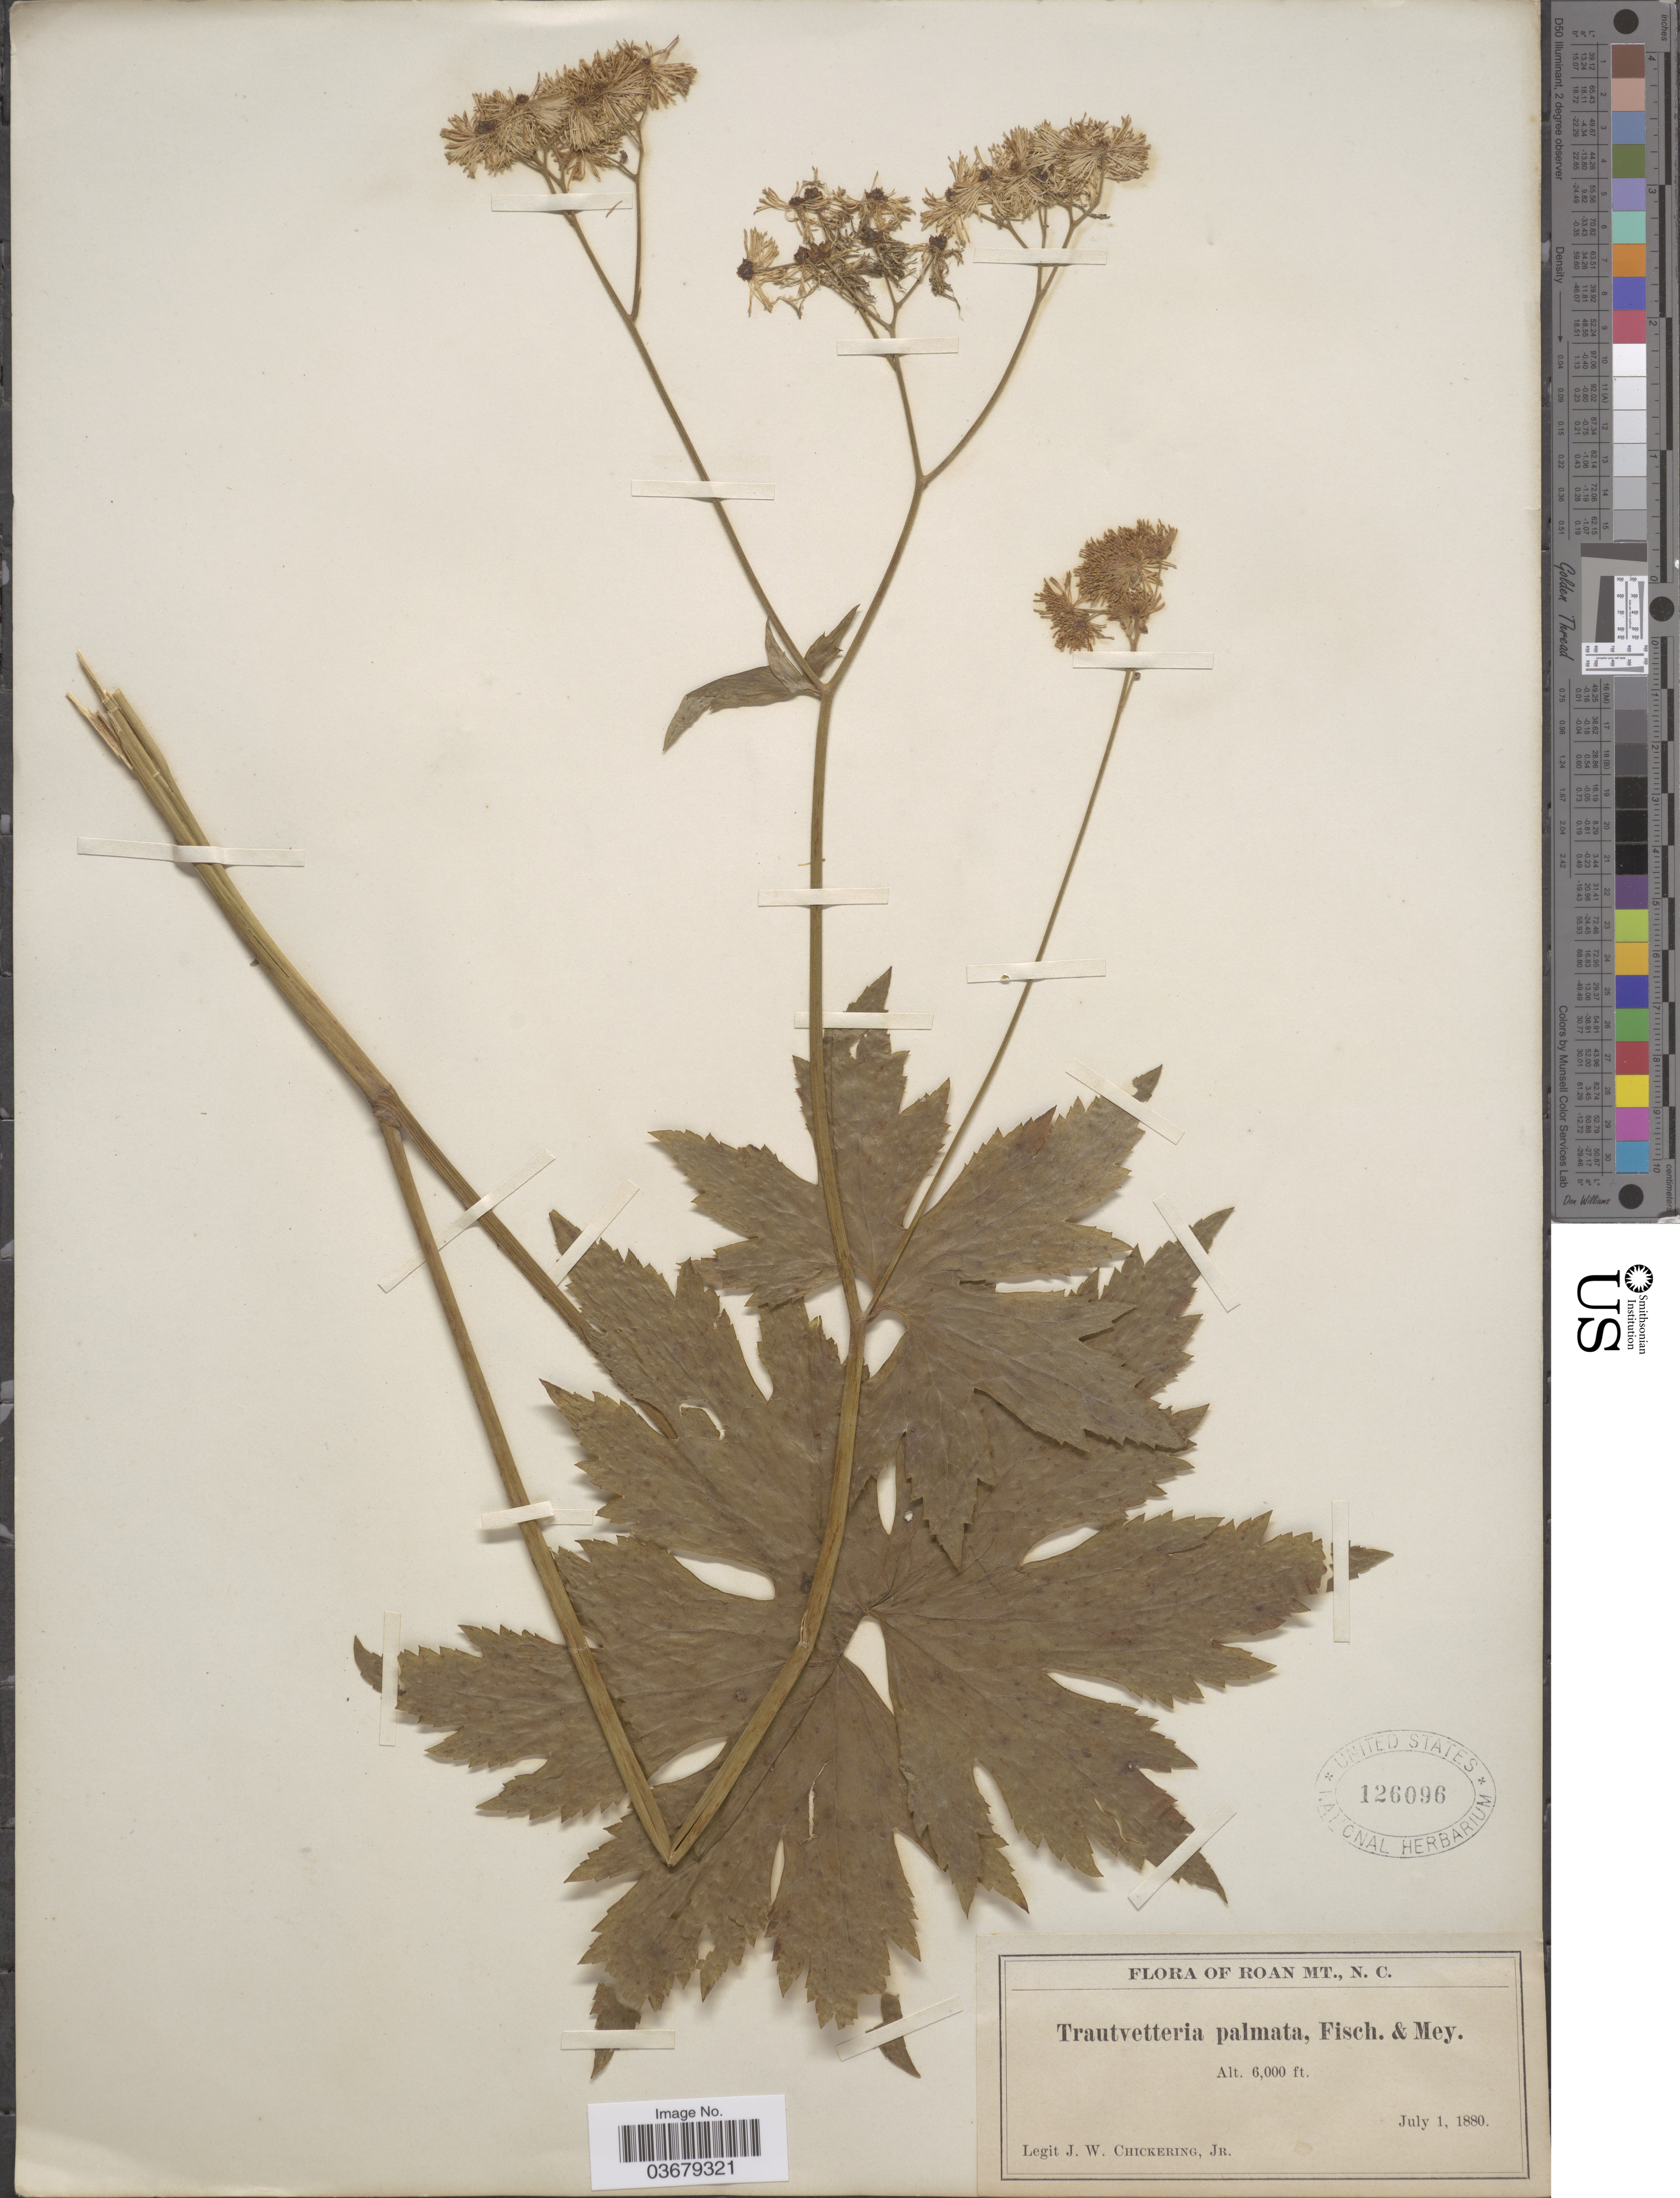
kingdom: Plantae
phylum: Tracheophyta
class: Magnoliopsida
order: Ranunculales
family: Ranunculaceae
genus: Trautvetteria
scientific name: Trautvetteria caroliniensis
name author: (Walter) Vail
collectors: J. W. Chickering Jr.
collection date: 1880-07-01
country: United States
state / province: North Carolina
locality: Roan Mt.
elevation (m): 1829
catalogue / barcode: US 126096